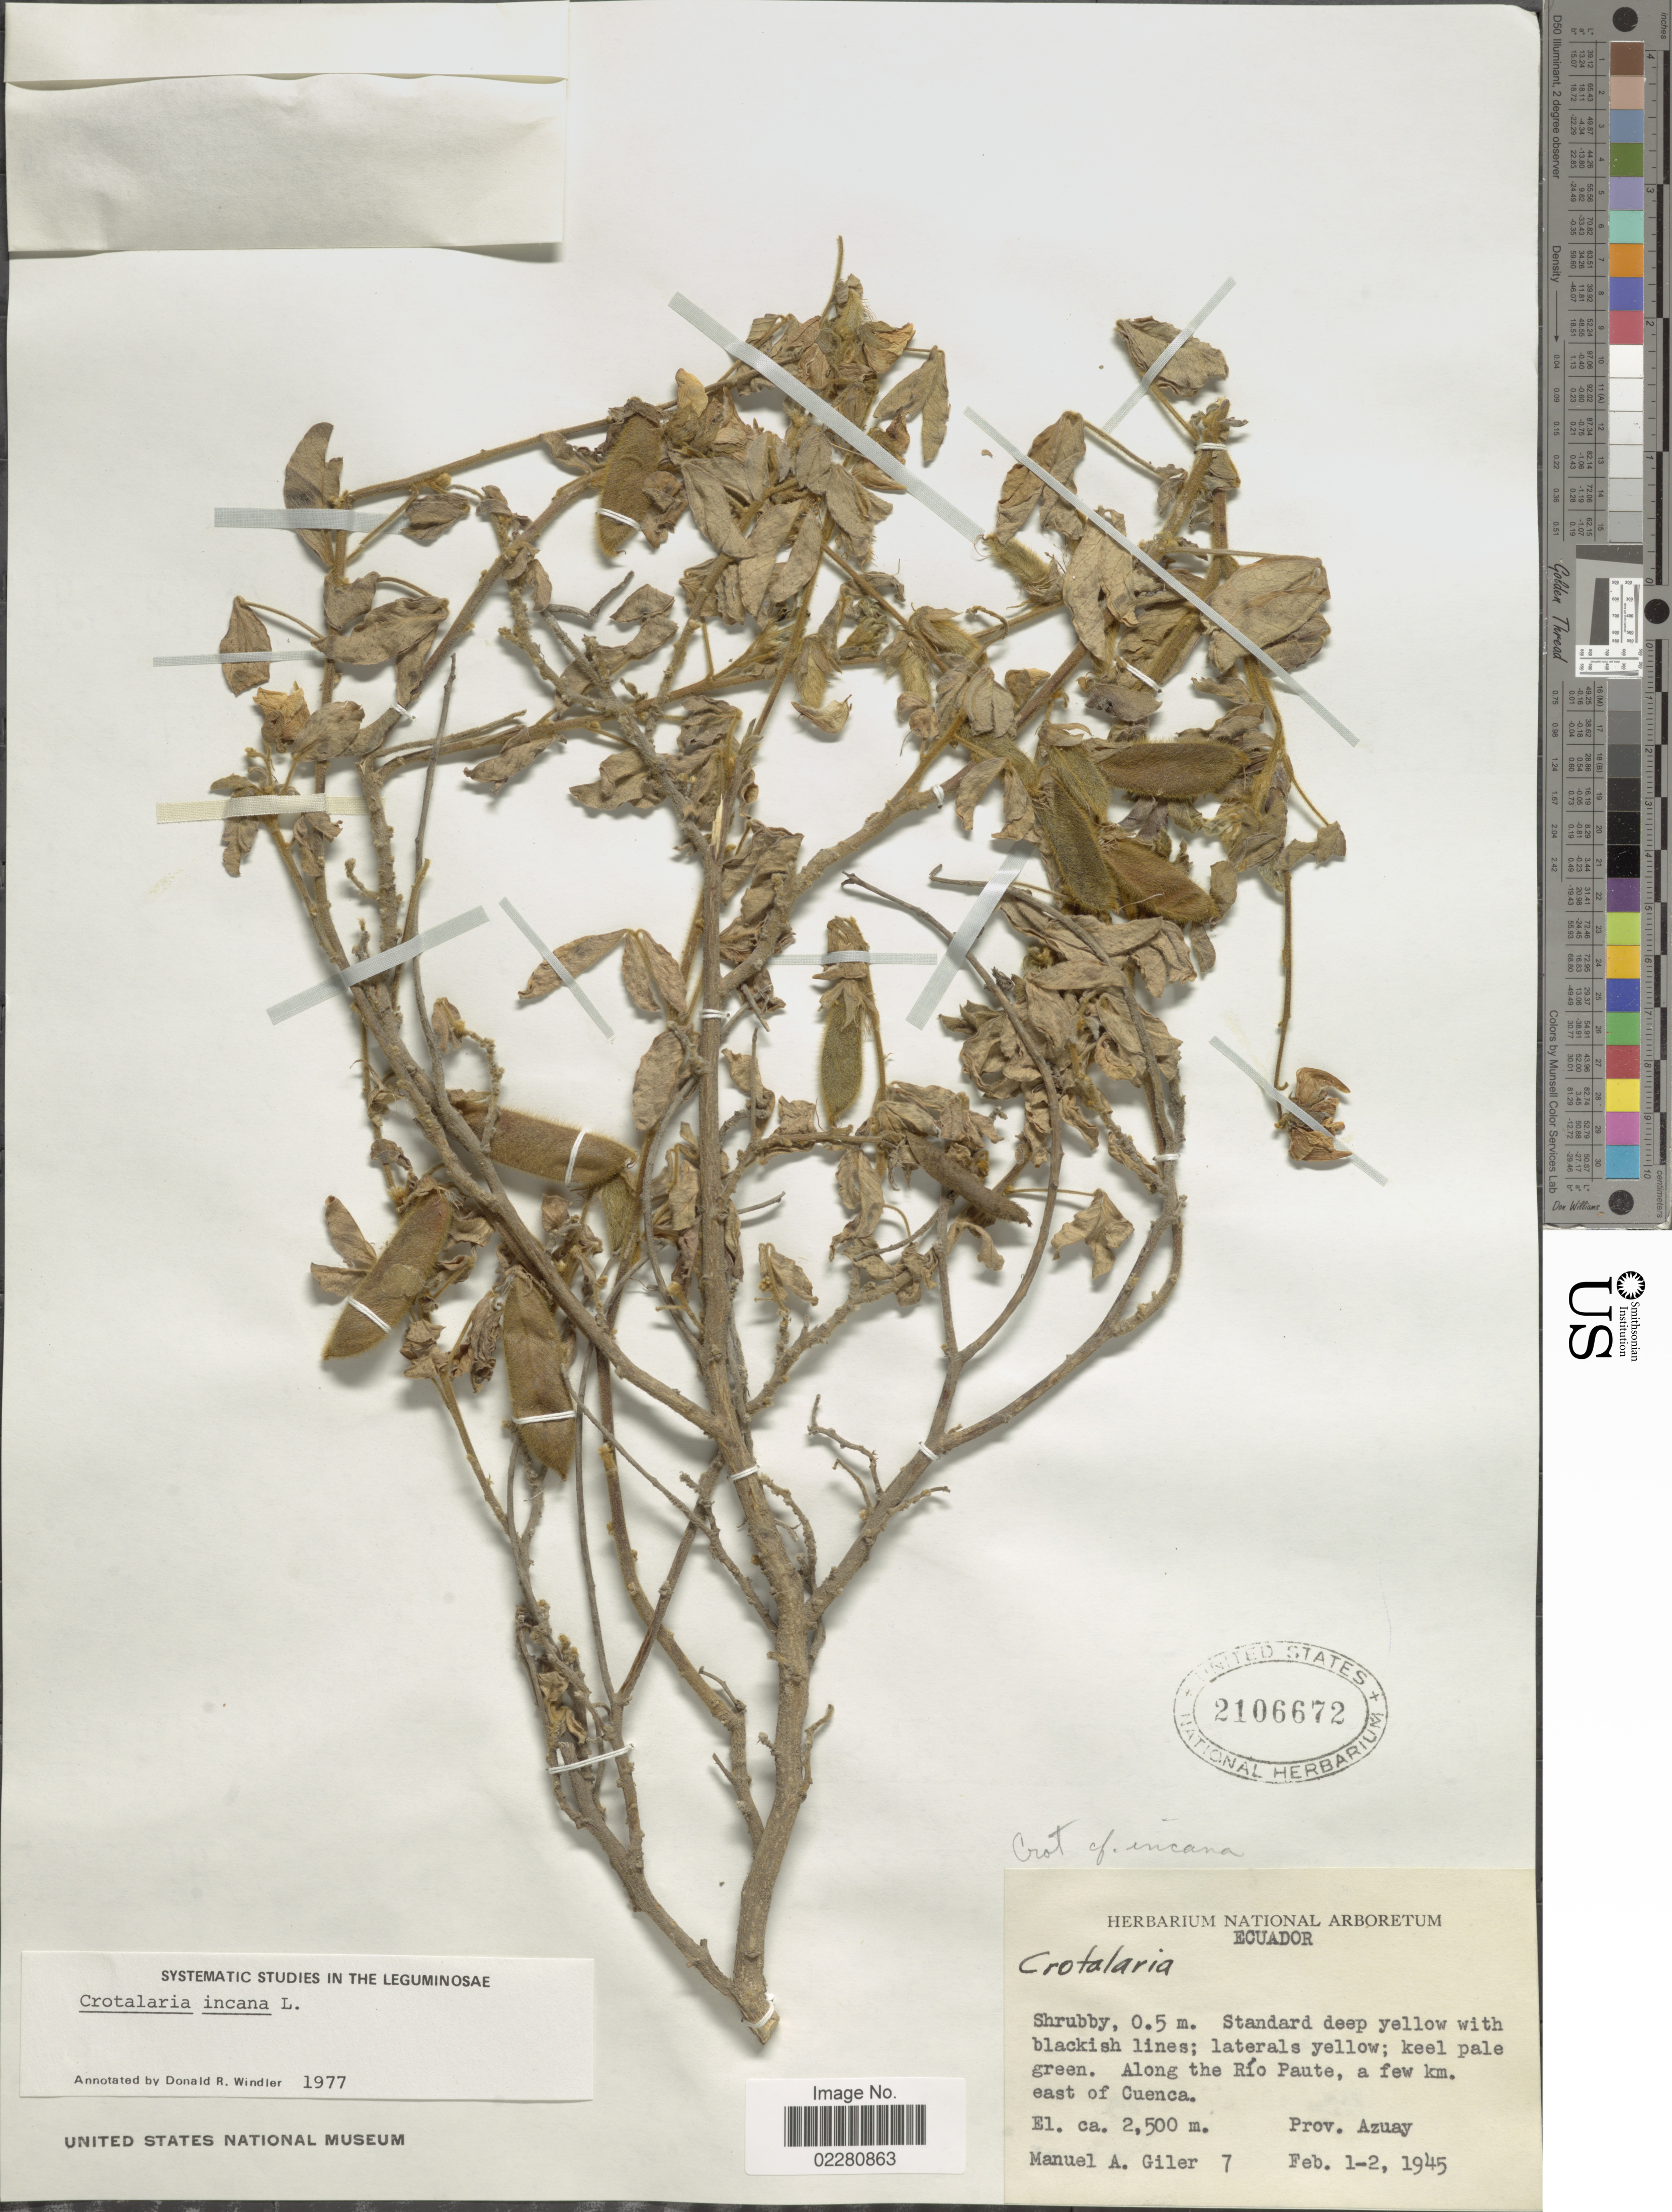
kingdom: Plantae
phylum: Tracheophyta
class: Magnoliopsida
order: Fabales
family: Fabaceae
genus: Crotalaria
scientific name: Crotalaria incana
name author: L.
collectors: M. Gíler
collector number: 7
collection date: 1945-02-01/1945-02-02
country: Ecuador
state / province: Azuay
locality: Along the Río Paute, a few km. east of Cuenca. Prov. Azuay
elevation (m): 2500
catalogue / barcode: US 2106672